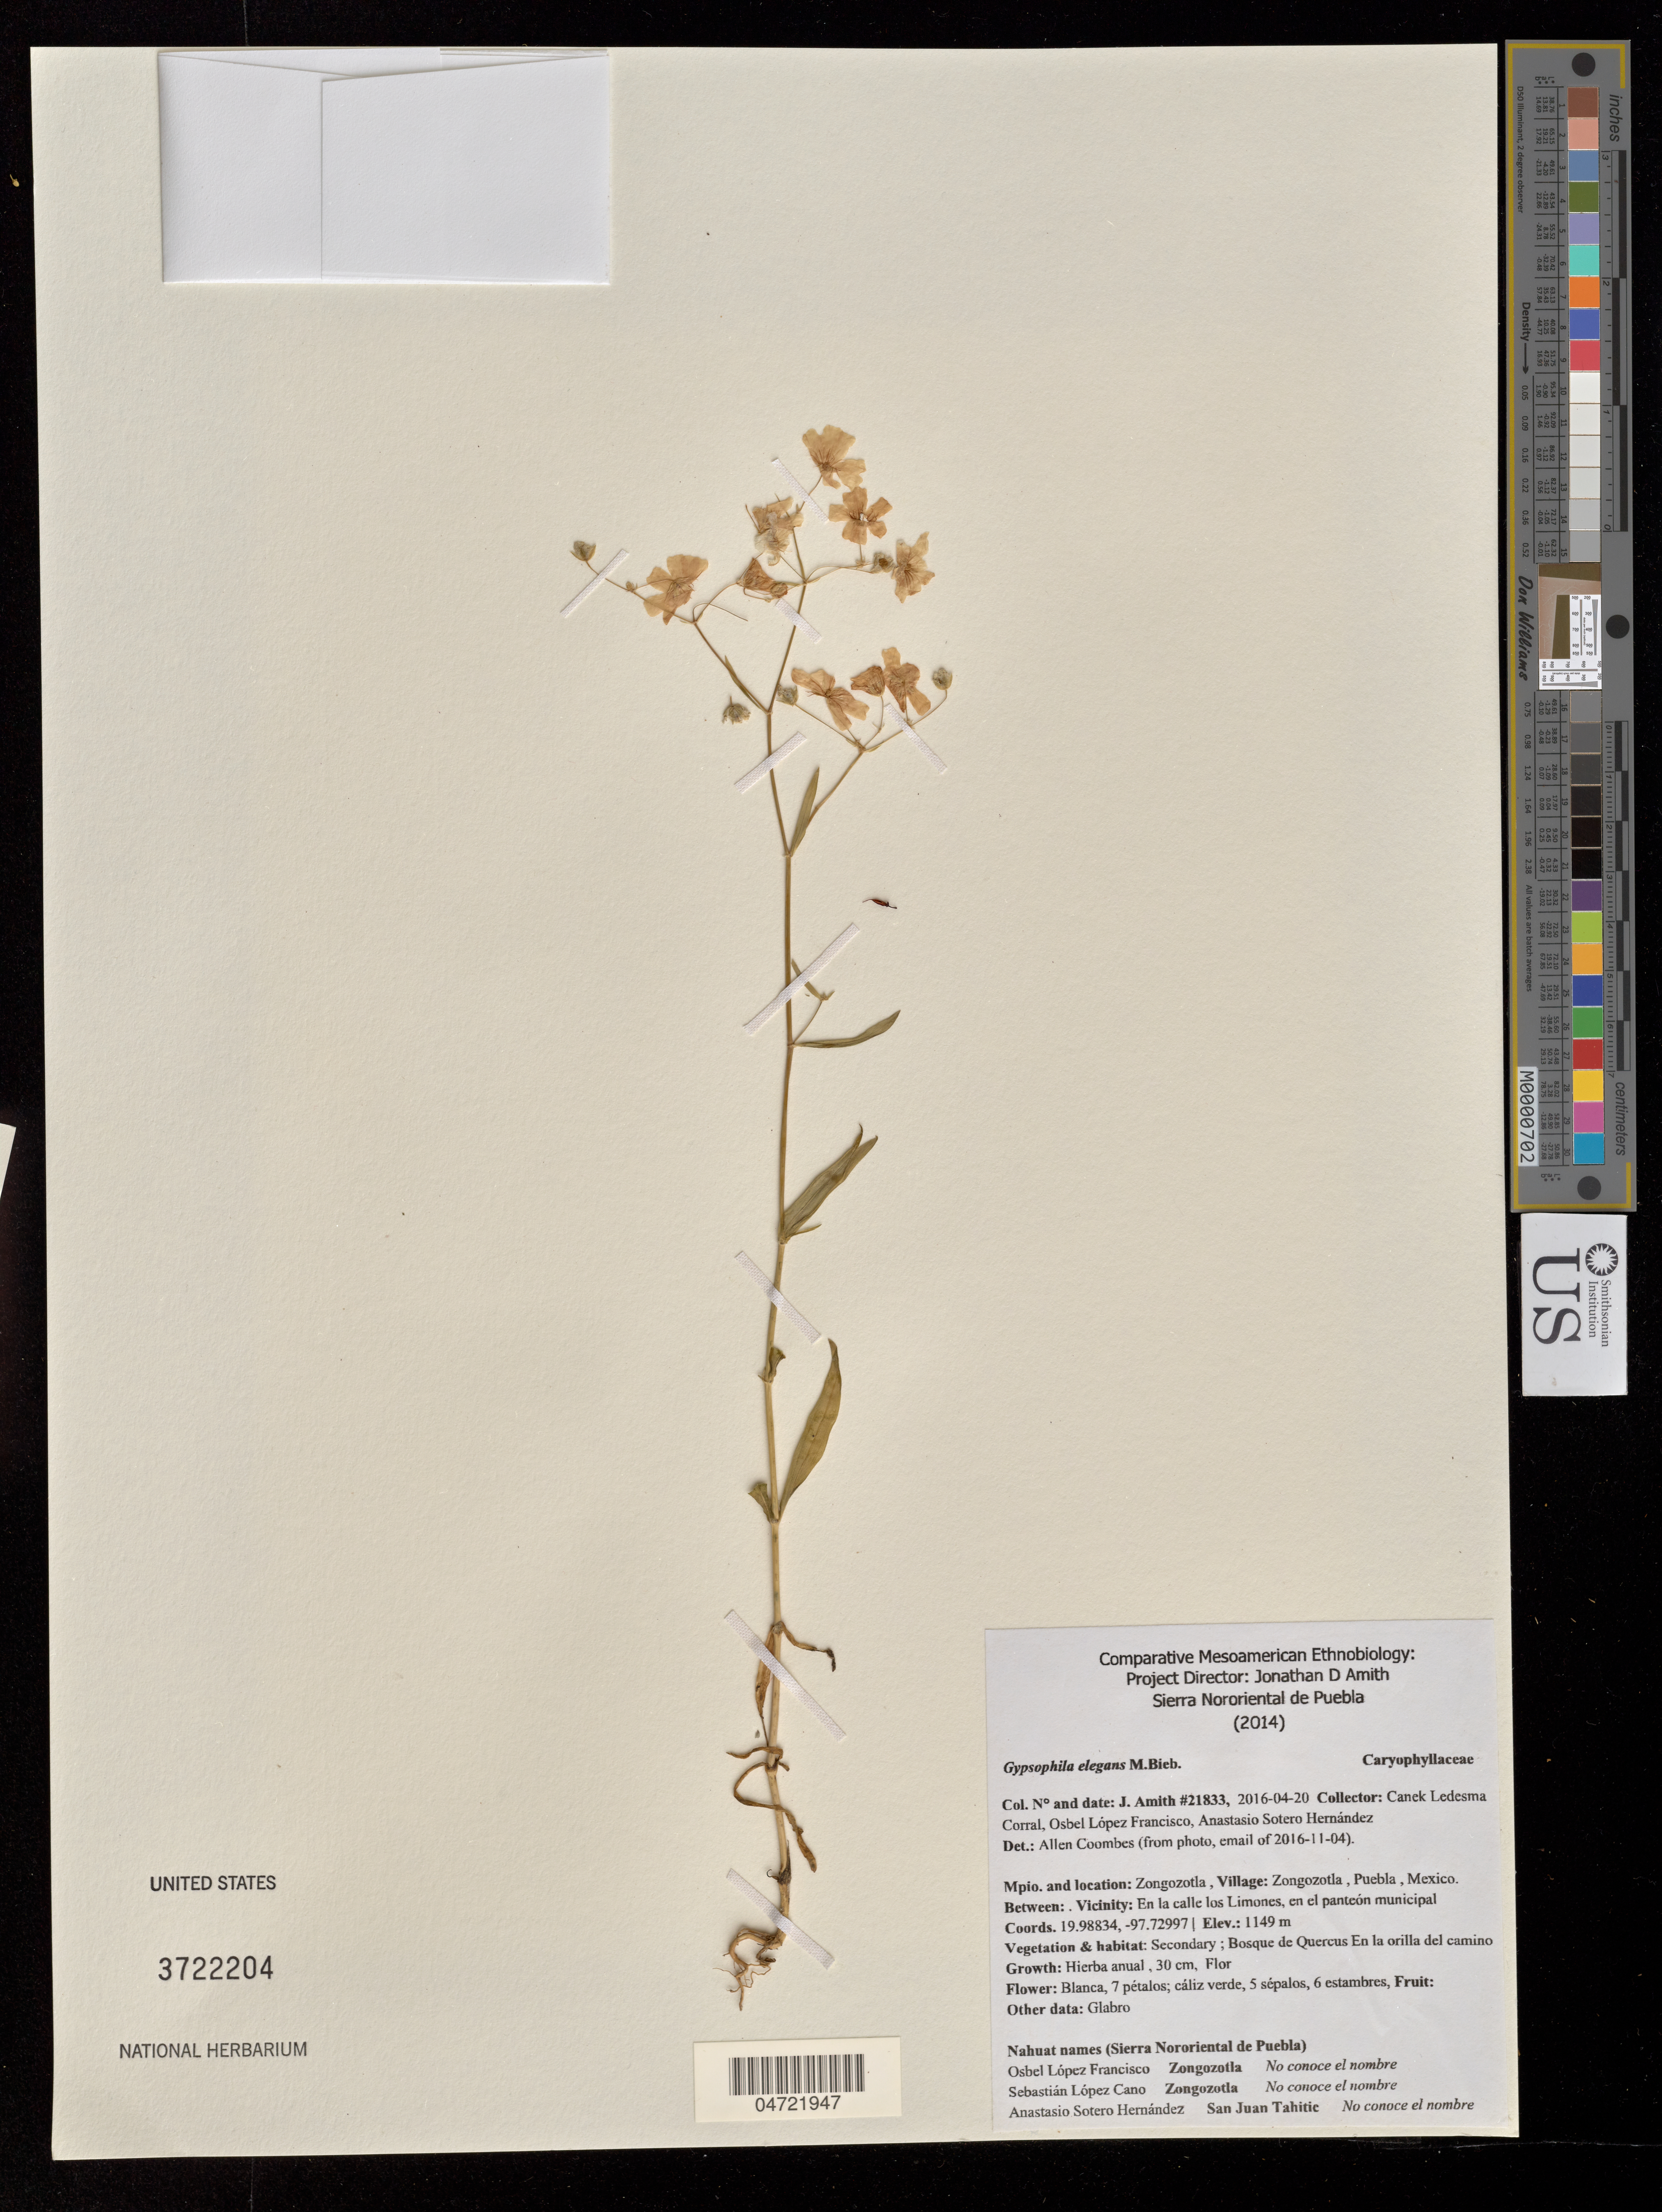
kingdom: Plantae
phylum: Tracheophyta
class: Magnoliopsida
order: Caryophyllales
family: Caryophyllaceae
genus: Gypsophila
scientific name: Gypsophila elegans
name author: M. Bieb.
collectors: Canek Ledesma C., O. López Francisco & A. Sotero H.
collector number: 21833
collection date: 2016-04-20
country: Mexico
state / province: Puebla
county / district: Zongozotla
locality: En la calle los Limones, en el panteon municipal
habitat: En la orilla del camino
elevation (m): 1149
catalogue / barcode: US 3722204